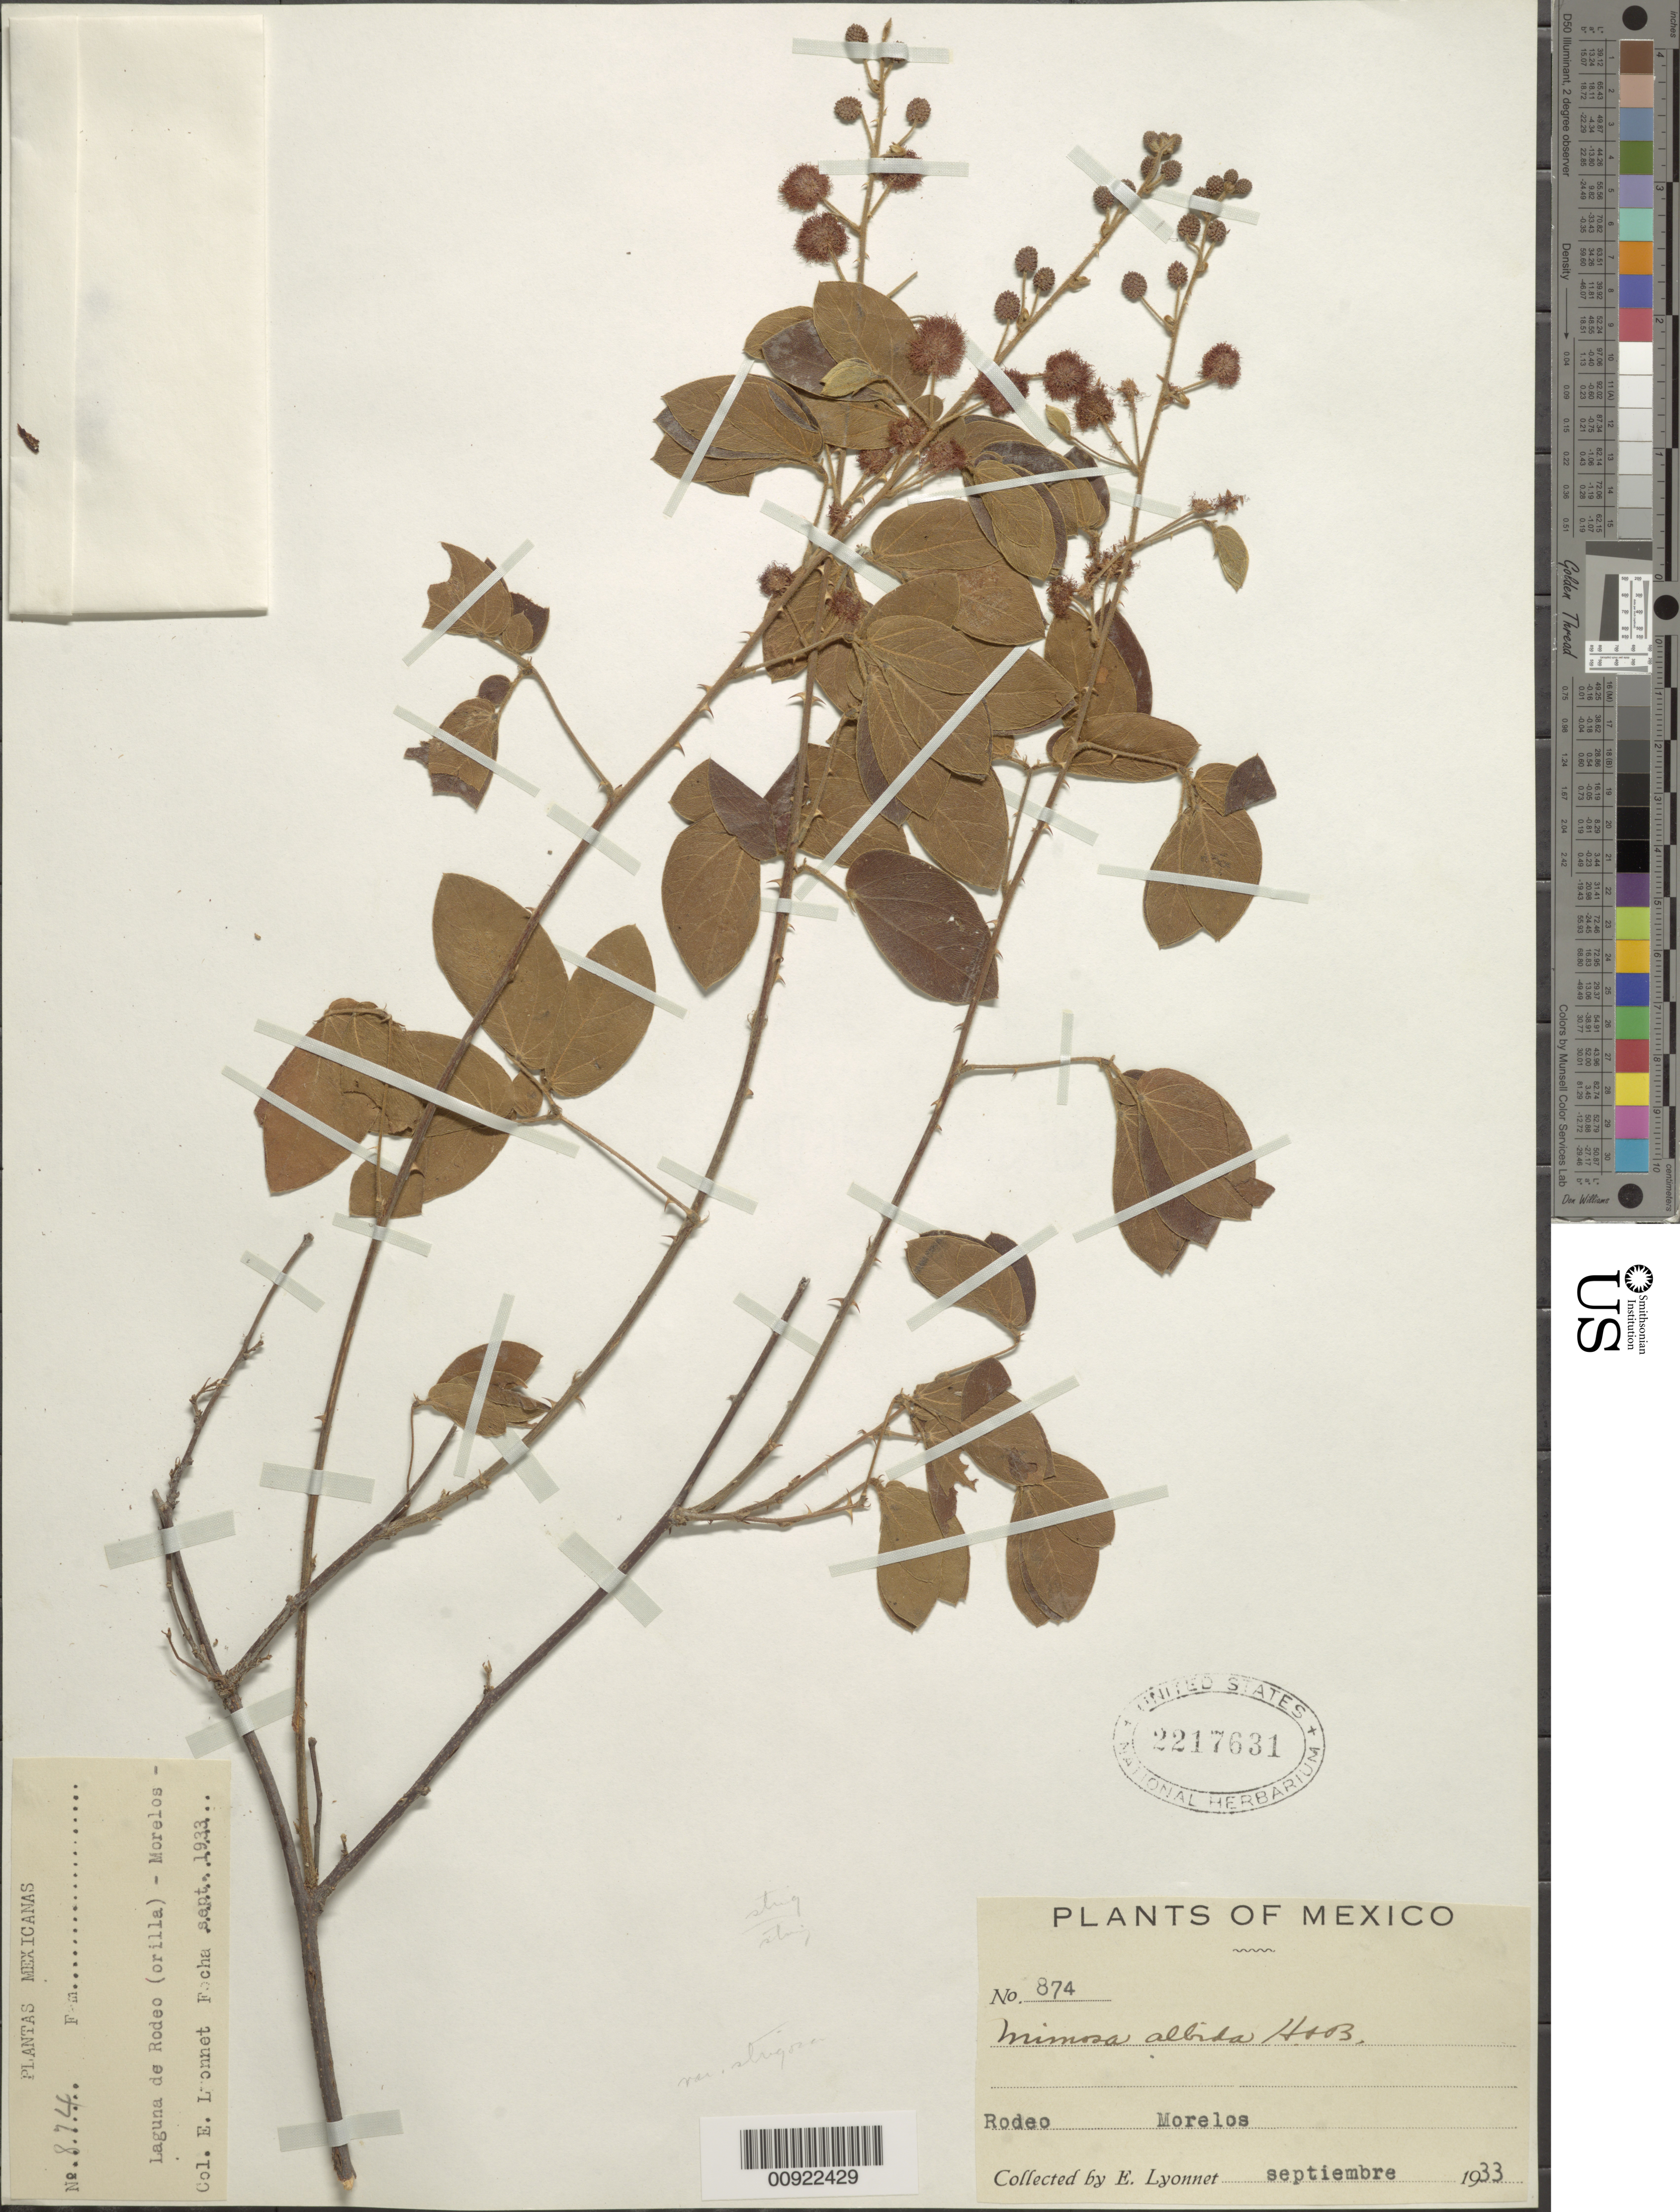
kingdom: Plantae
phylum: Tracheophyta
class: Magnoliopsida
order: Fabales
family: Fabaceae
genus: Mimosa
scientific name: Mimosa albida var. strigosa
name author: (Willd.) B.L. Rob.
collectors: Bro. E. Lyonnet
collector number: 874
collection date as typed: Sep 1933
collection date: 1933-09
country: Mexico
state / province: Morelos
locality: Laguna de Rodeo (orilla) - Morelos.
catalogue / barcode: US 2217631